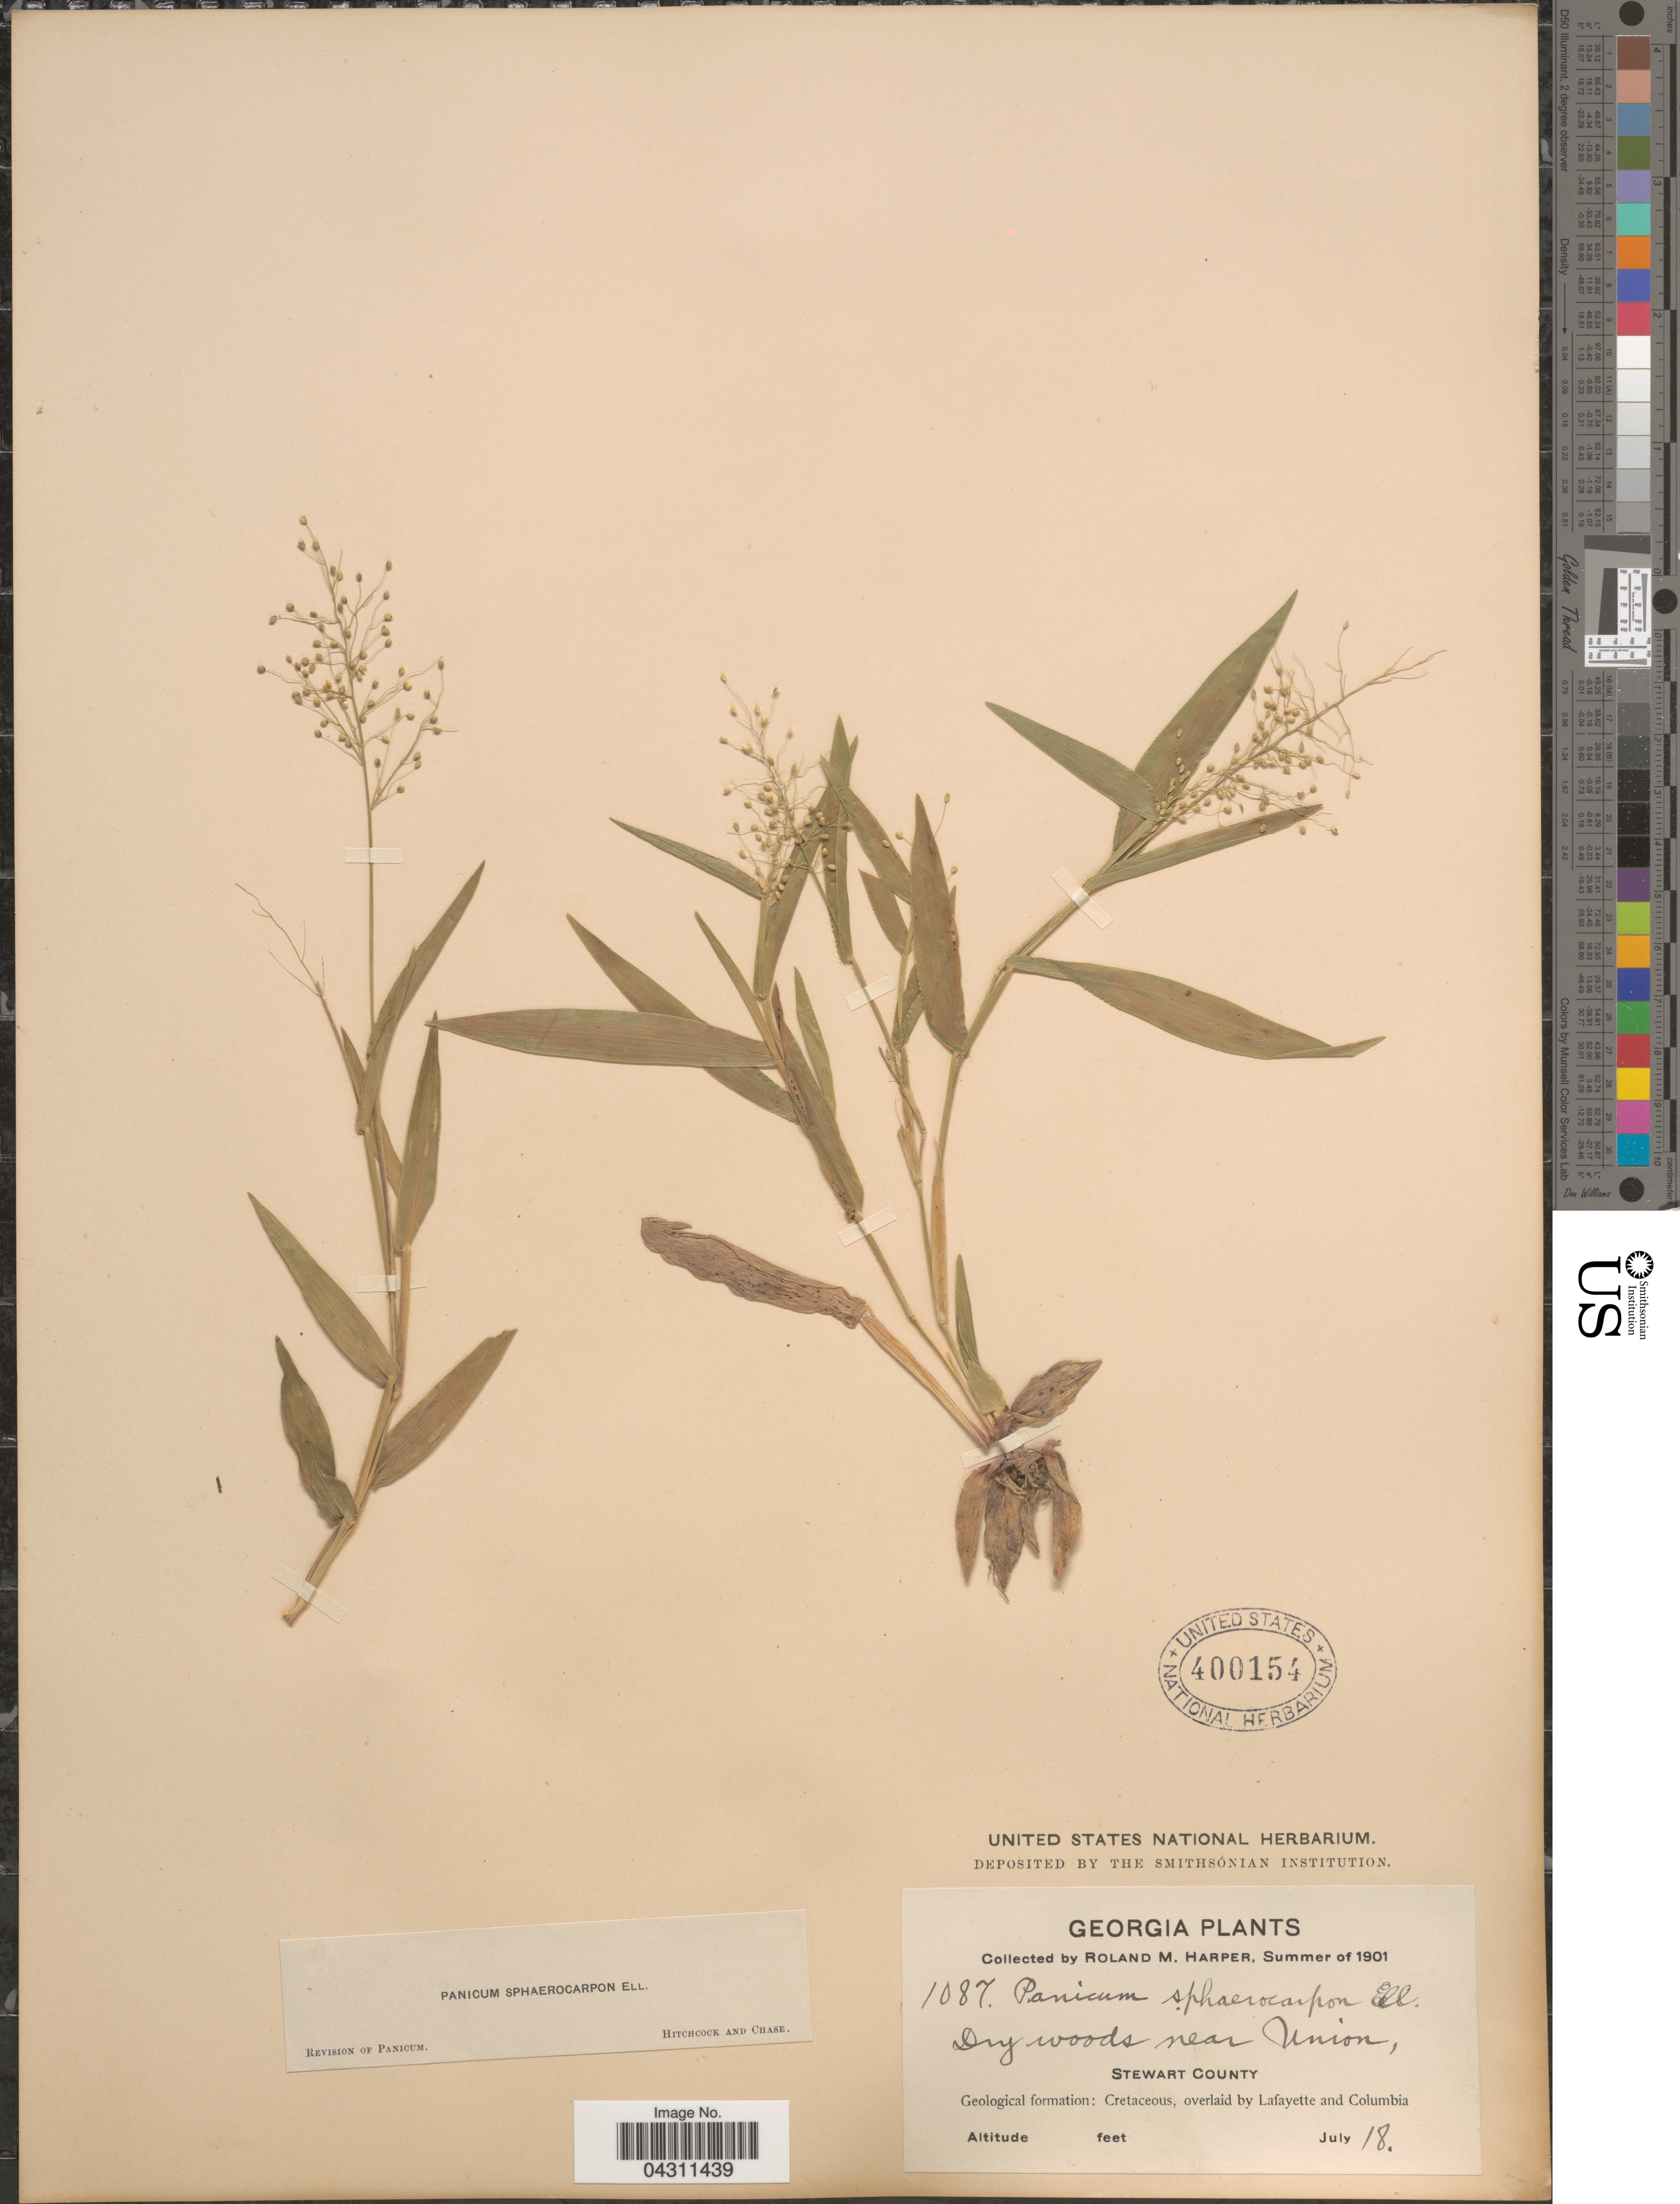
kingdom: Plantae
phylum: Tracheophyta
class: Liliopsida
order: Poales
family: Poaceae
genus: Dichanthelium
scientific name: Dichanthelium sphaerocarpon var. sphaerocarpon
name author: (Elliott) Gould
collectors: R. M. Harper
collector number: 1087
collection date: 1901-07-18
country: United States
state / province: Georgia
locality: Dry woods near Union, Stewart County. Geological formation: Cretaceous, overlaid by Lafayette and Columbia.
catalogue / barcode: US 400154